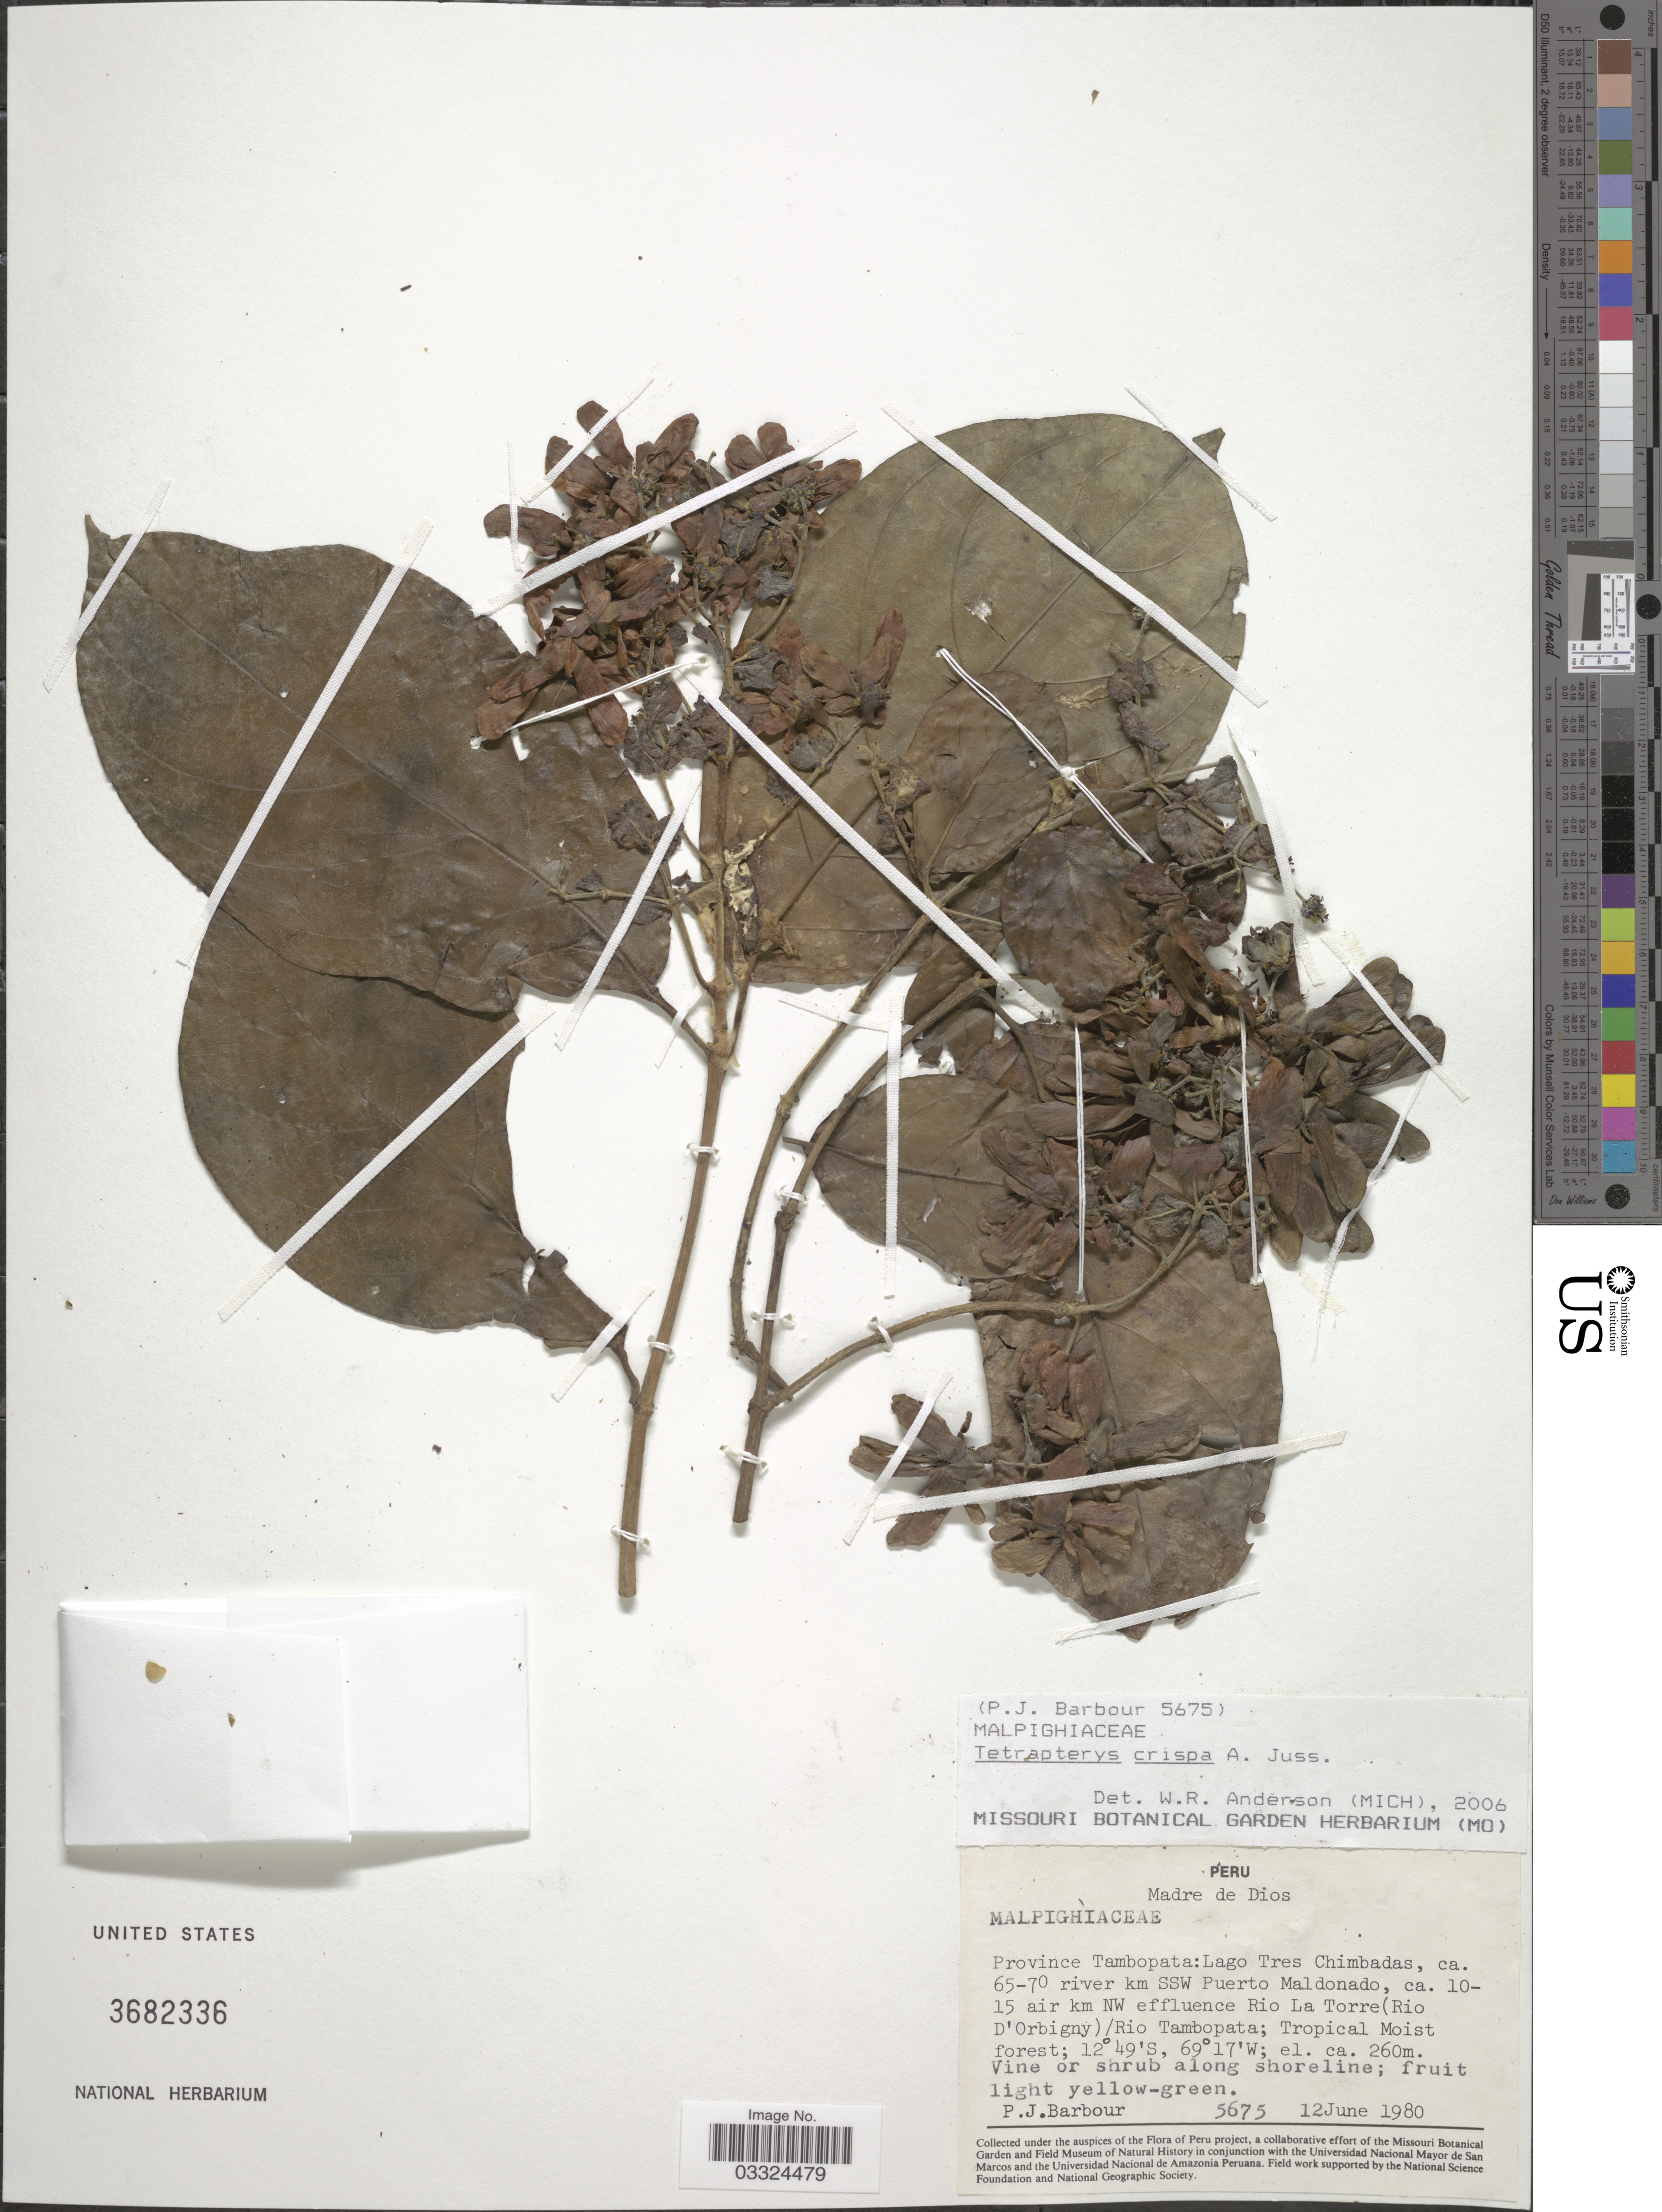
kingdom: Plantae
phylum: Tracheophyta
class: Magnoliopsida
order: Malpighiales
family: Malpighiaceae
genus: Tetrapterys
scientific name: Tetrapterys crispa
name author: A. Juss.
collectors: P. Barbour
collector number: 5675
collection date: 1980-06-12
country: Peru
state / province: Madre de Dios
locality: Province Tambopata: Lago Tres Chimbadas, ca. 65-70 river km SSW Puerto Maldonado, ca. 10-15 air km NW effluence Rio La Torre (Rio D'Orbigny)/ Rio Tambopata.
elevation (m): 260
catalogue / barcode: US 3682336